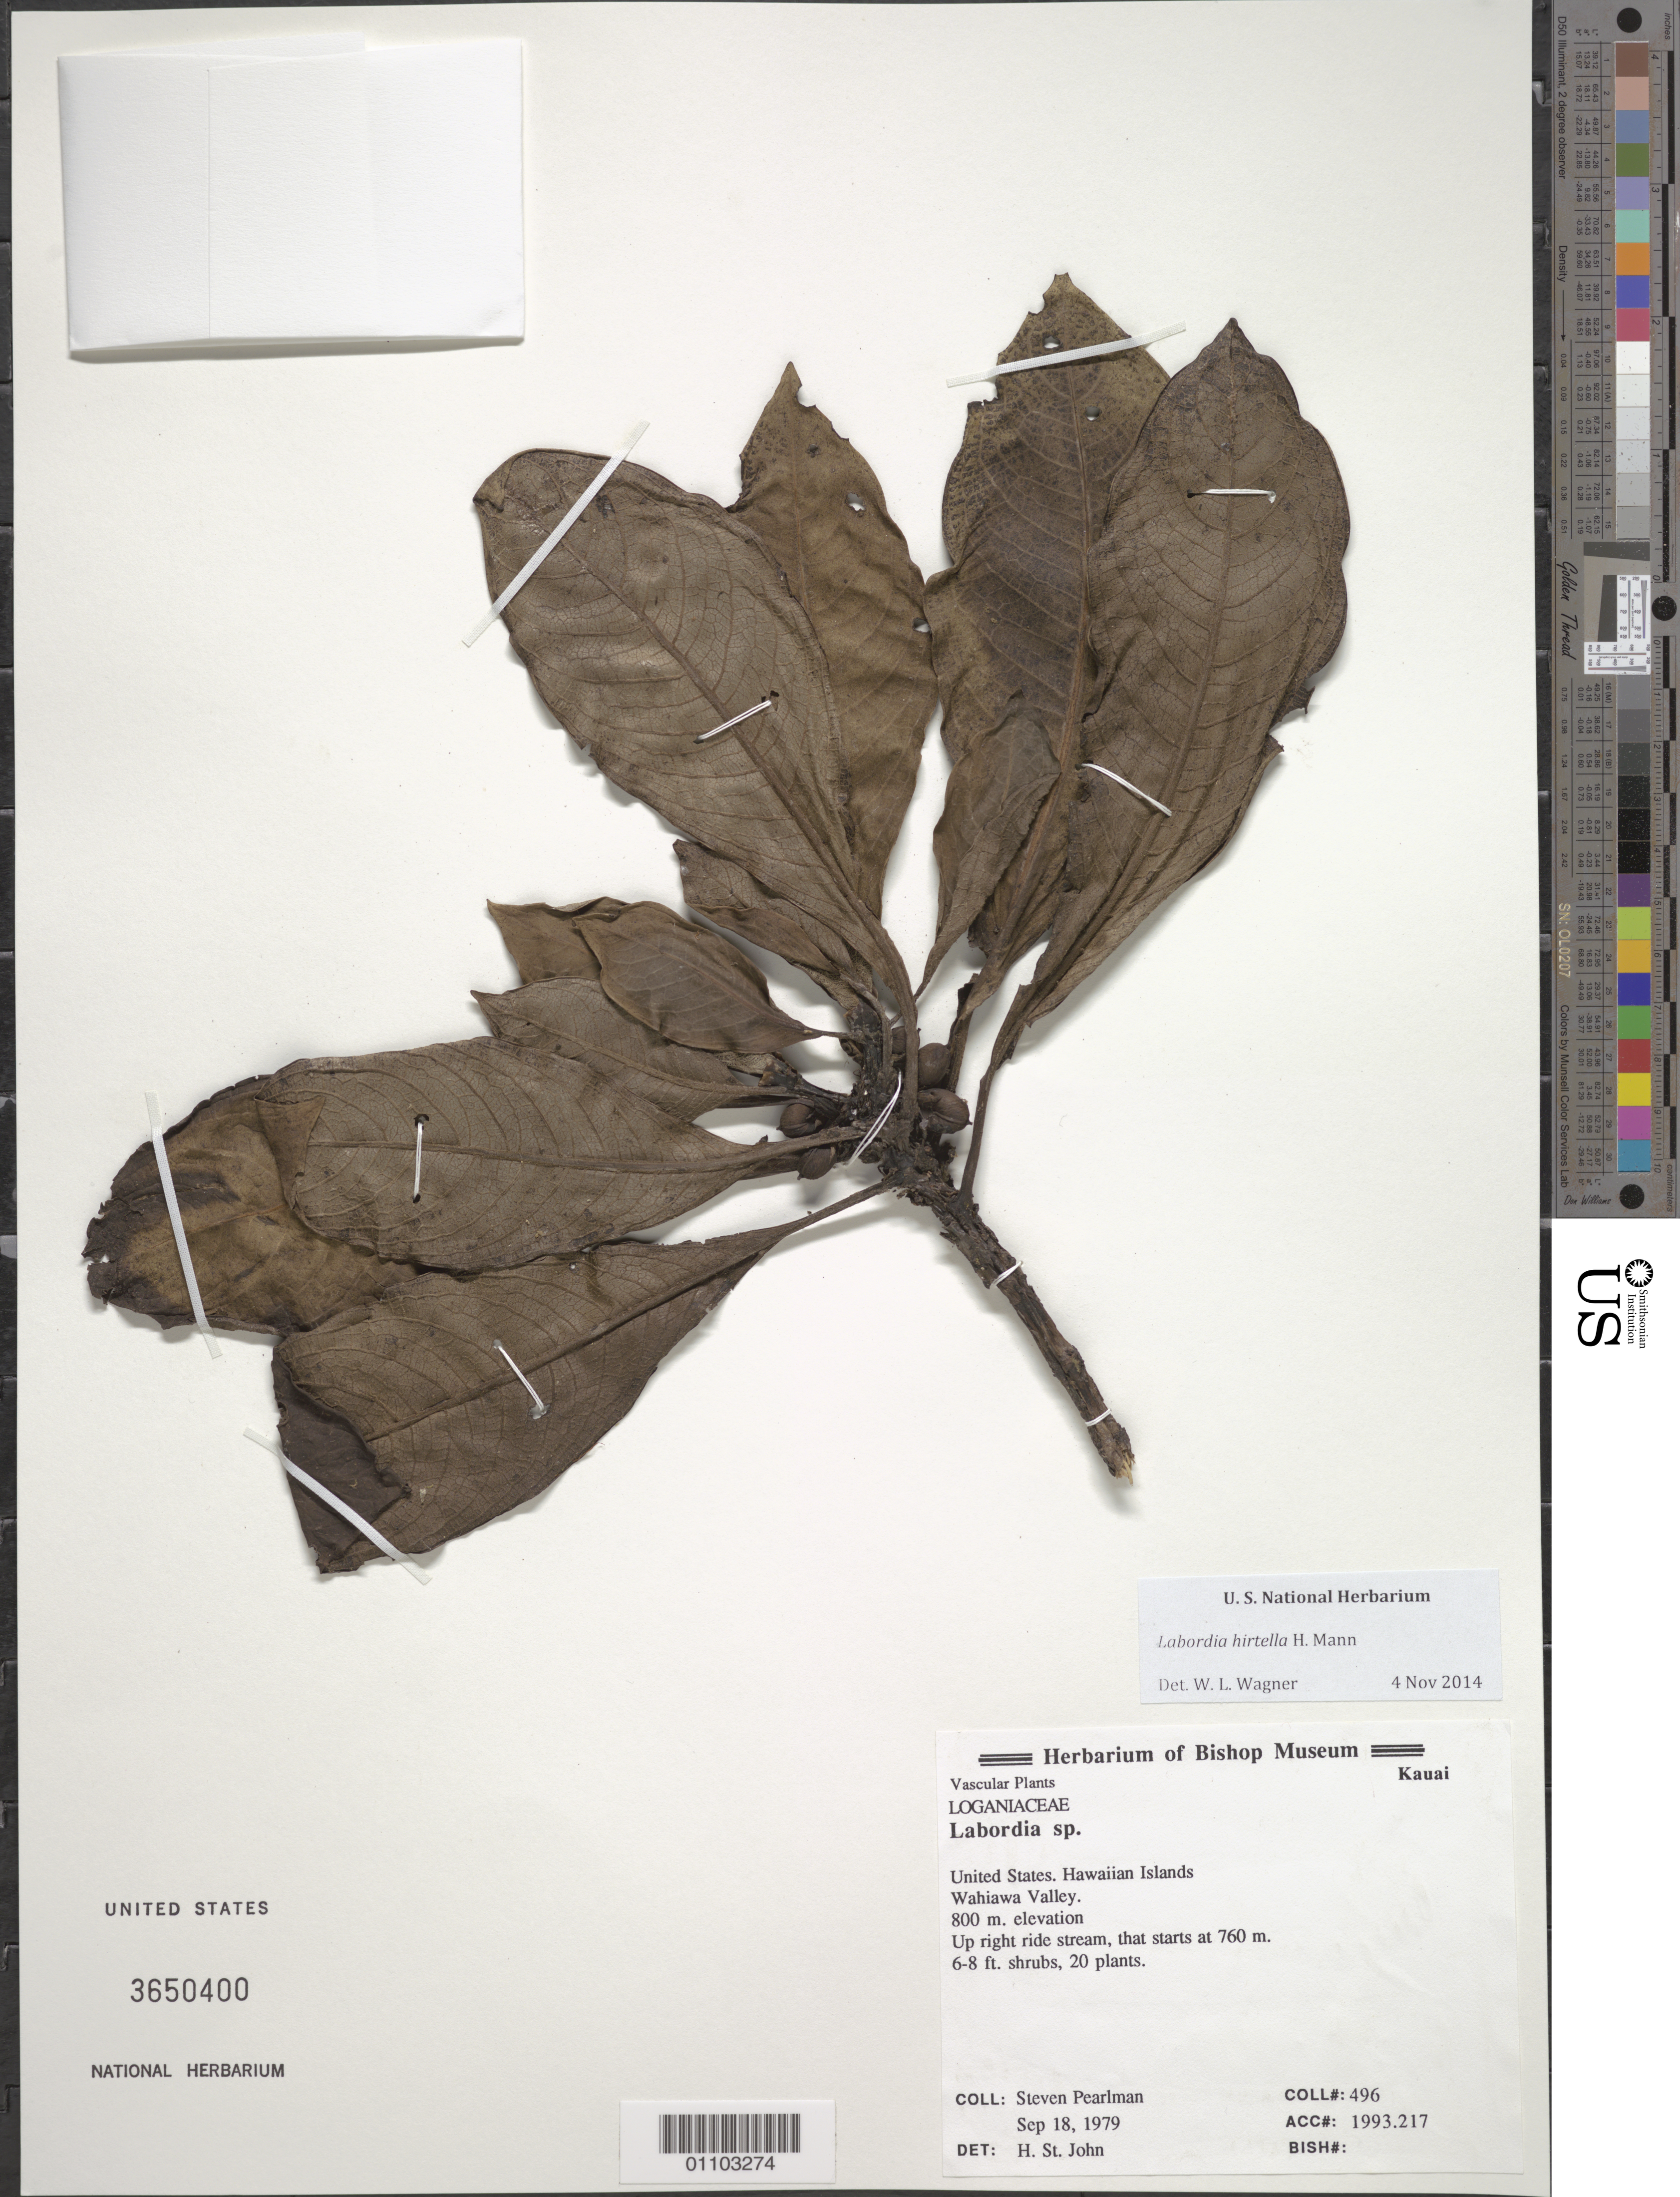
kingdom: Plantae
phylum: Tracheophyta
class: Magnoliopsida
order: Gentianales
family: Loganiaceae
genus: Geniostoma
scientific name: Geniostoma hirtellum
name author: (H. Mann) Byng & Christenh.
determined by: Wagner, W. L., (BOT), Smithsonian Institution - National Museum of Natural History (UNITED STATES)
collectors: S. Pearlman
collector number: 496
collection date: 1979-09-18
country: United States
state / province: Hawaii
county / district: Kaui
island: Kaua'i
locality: Wahiawa Valley, up right ride stream, that starts at 760 m.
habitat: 6-8 ft. shrubs, 20 plants.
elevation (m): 800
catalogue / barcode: US 3650400